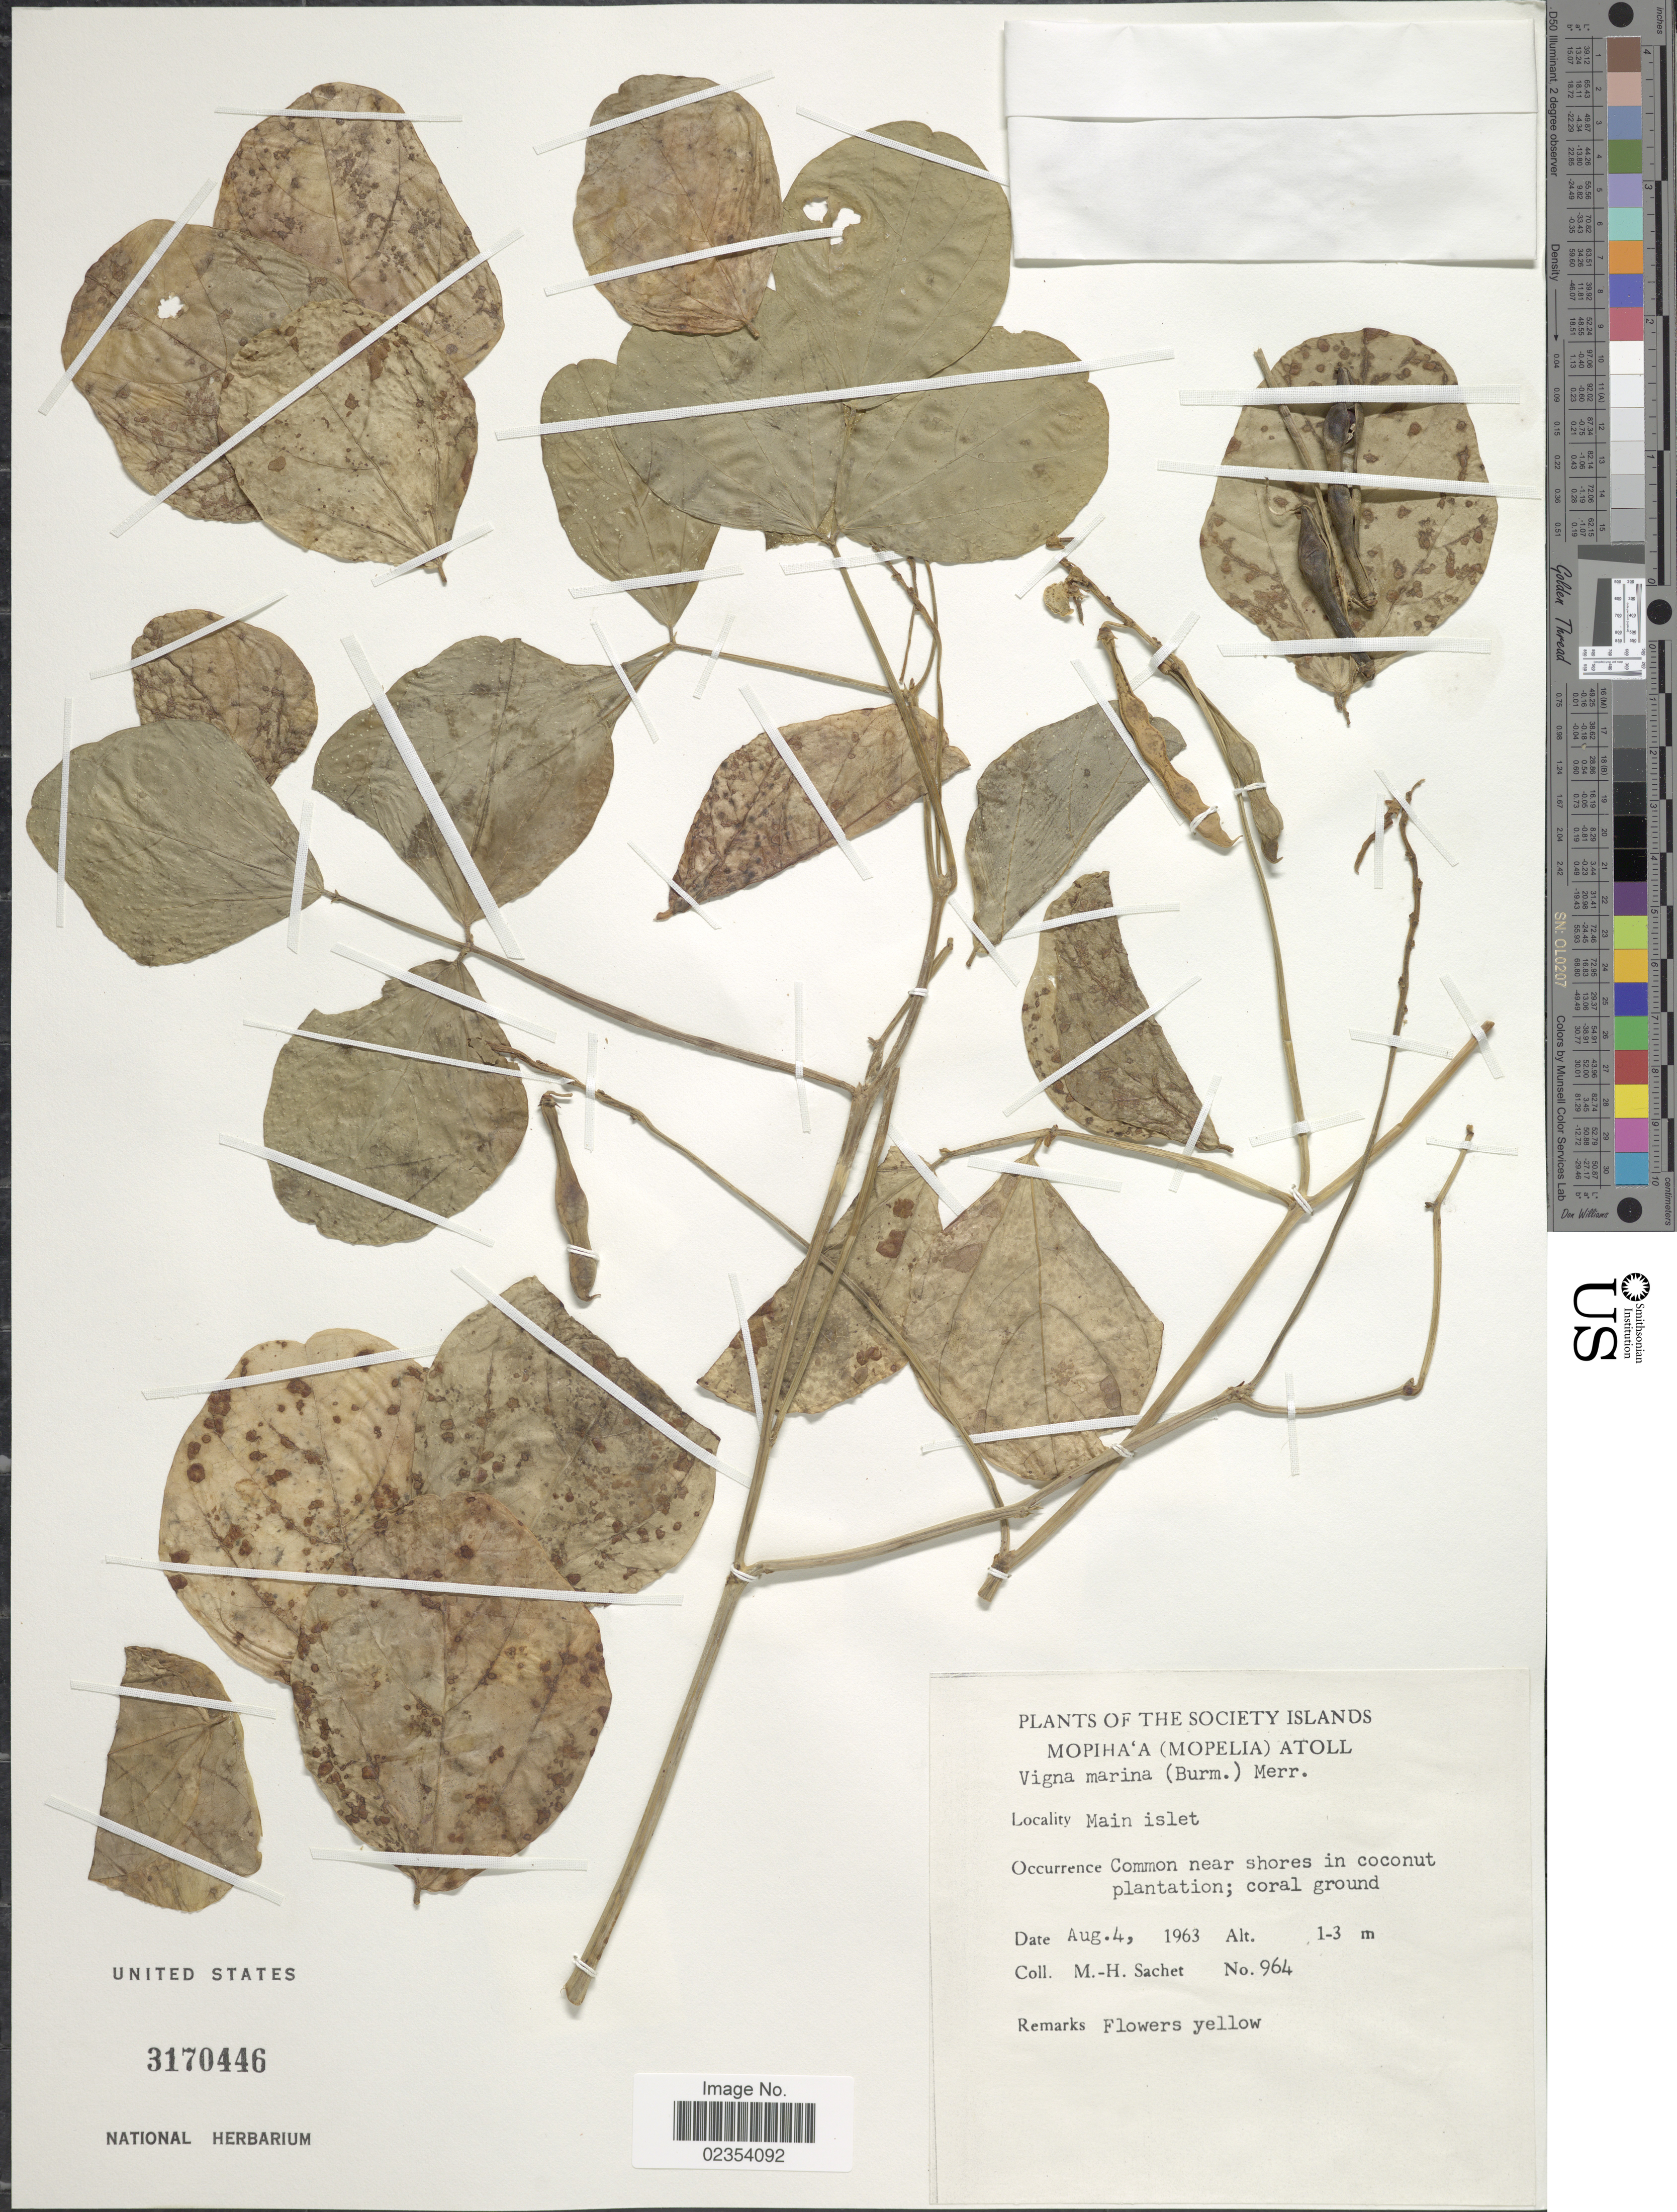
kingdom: Plantae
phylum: Tracheophyta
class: Magnoliopsida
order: Fabales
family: Fabaceae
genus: Vigna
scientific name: Vigna marina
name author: (Burm.) Merr.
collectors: M.-H. Sachet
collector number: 964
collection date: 1963-08-04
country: French Polynesia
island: Maupihaa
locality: Society Islands. Mopiha'a (Mopelia) Atoll. Main islet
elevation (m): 1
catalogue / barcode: US 3170446